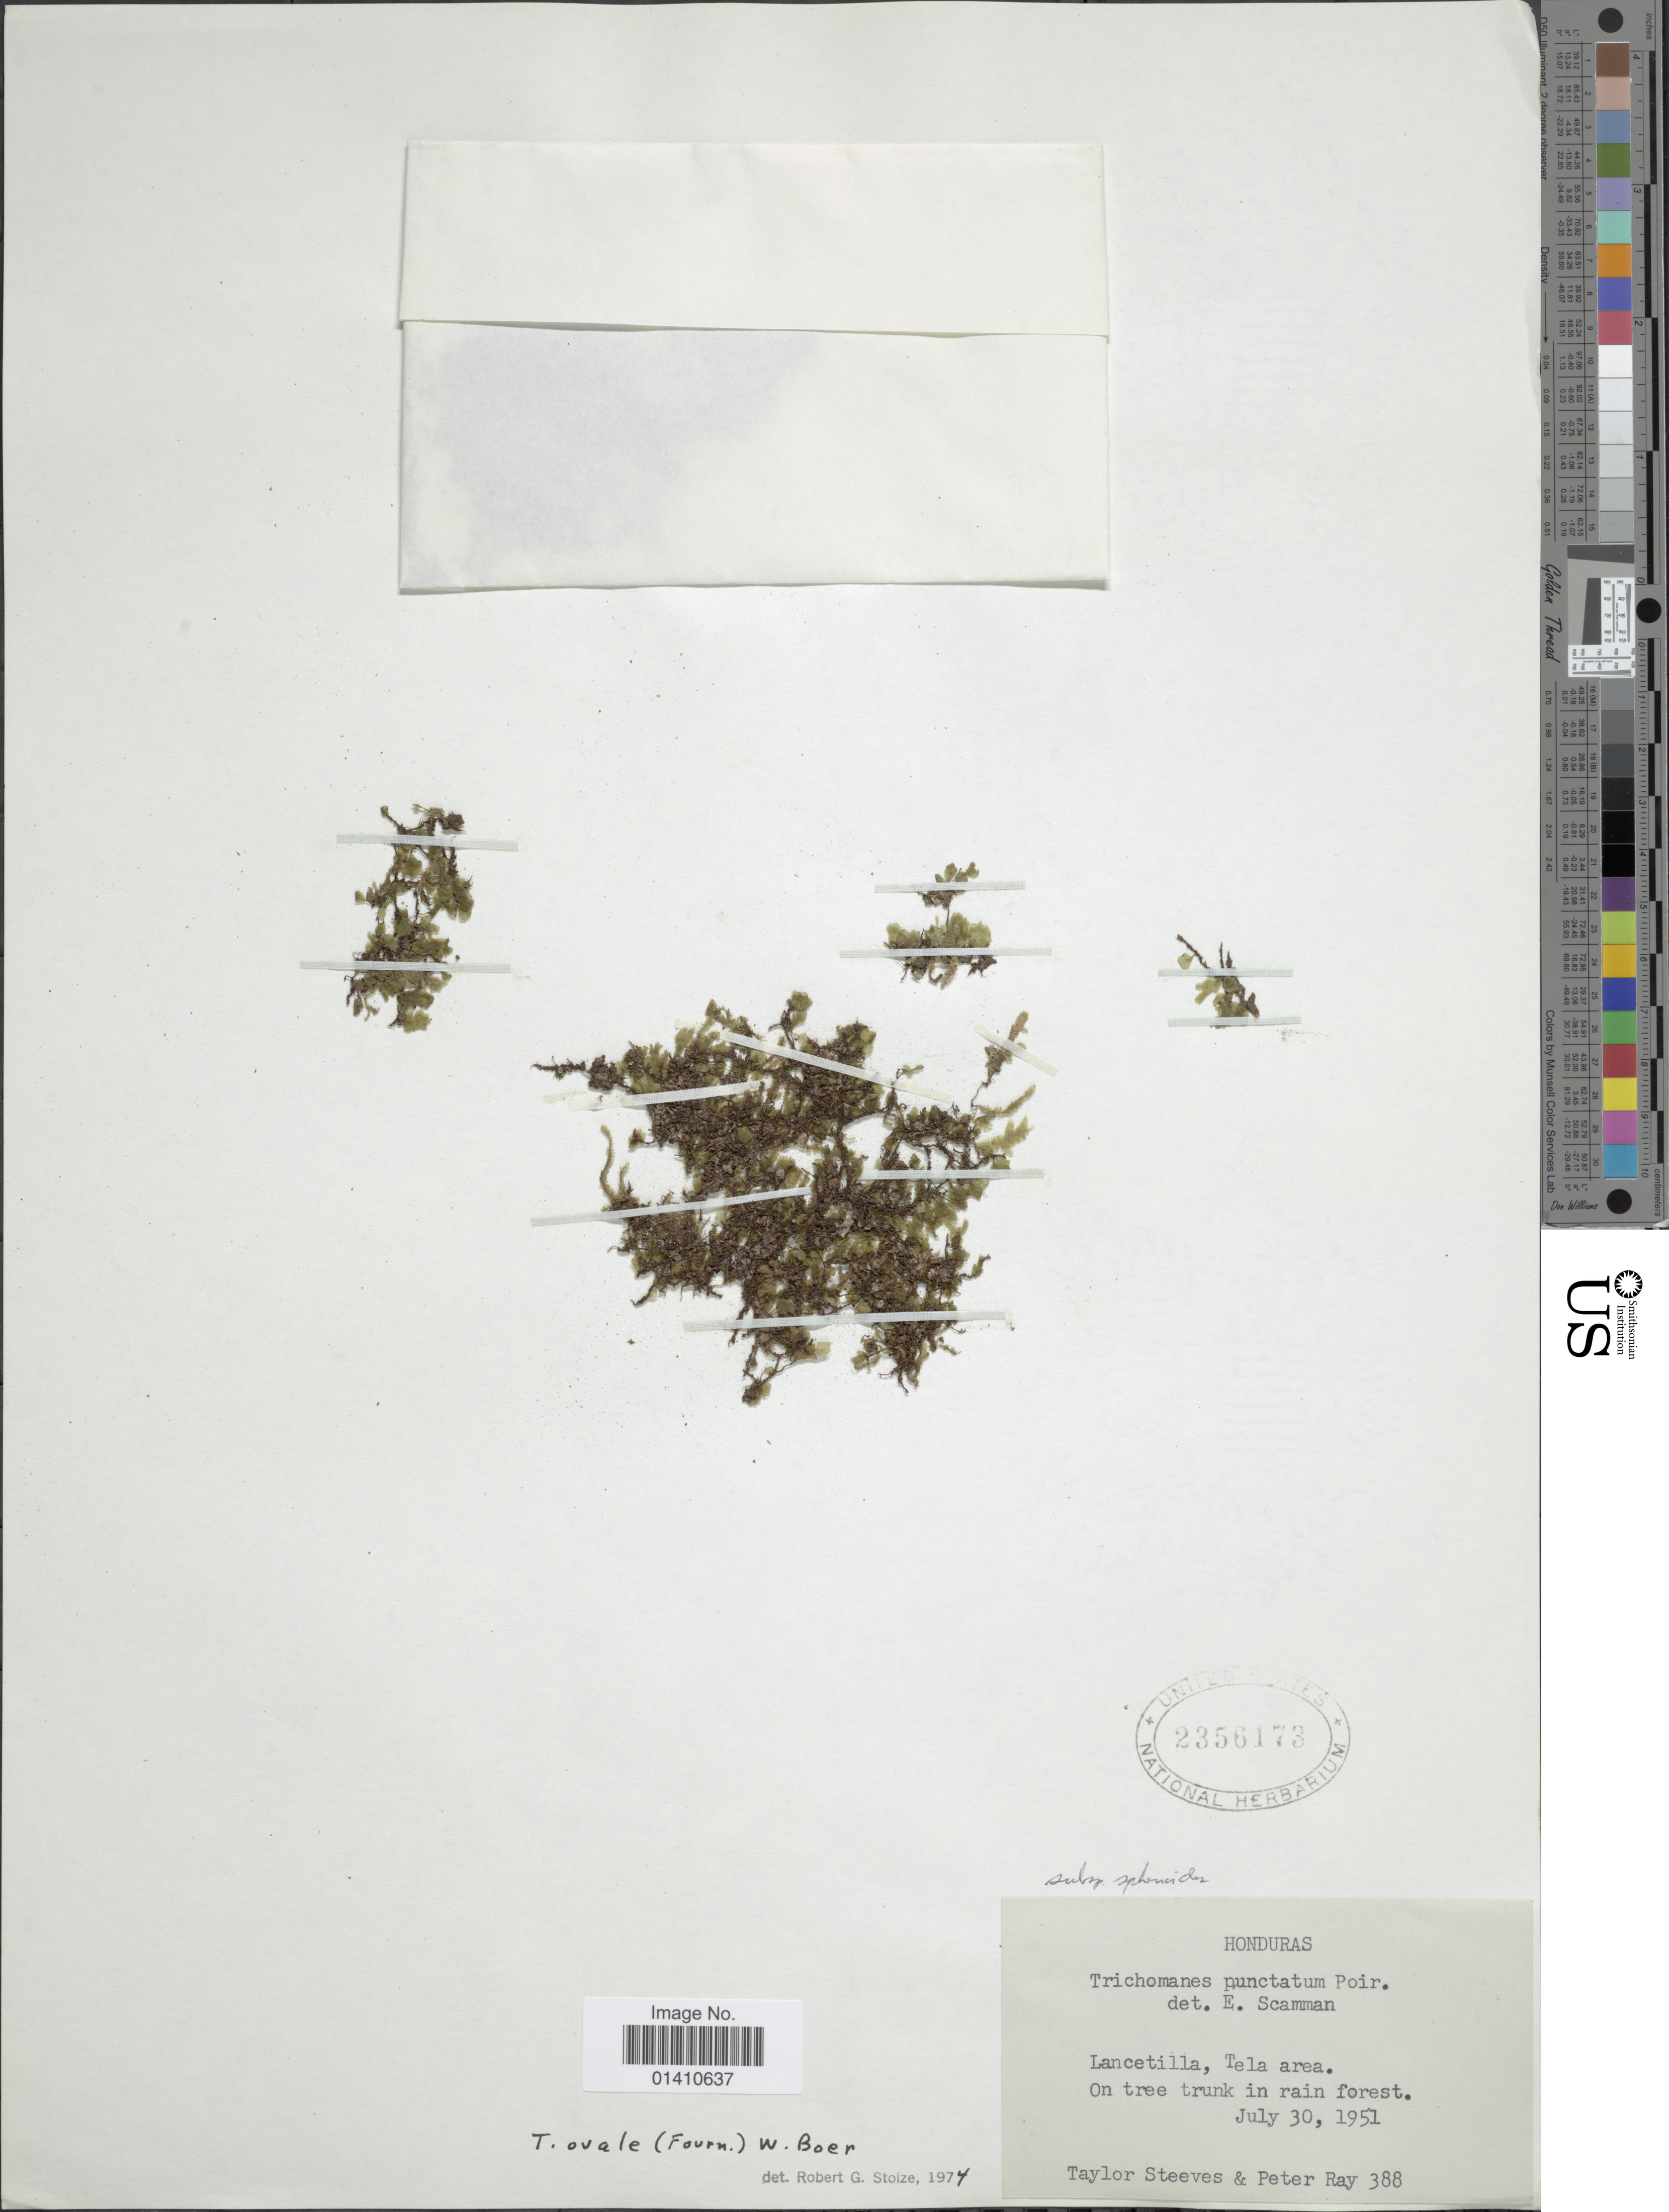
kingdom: Plantae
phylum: Tracheophyta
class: Polypodiopsida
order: Hymenophyllales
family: Hymenophyllaceae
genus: Didymoglossum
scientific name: Didymoglossum ovale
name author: E. Fourn.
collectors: T. Steeves & P. Ray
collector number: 388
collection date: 1951-07-30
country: Honduras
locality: Lancetilla, Tela area. On tree truck in rain forest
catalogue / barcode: US 2356173